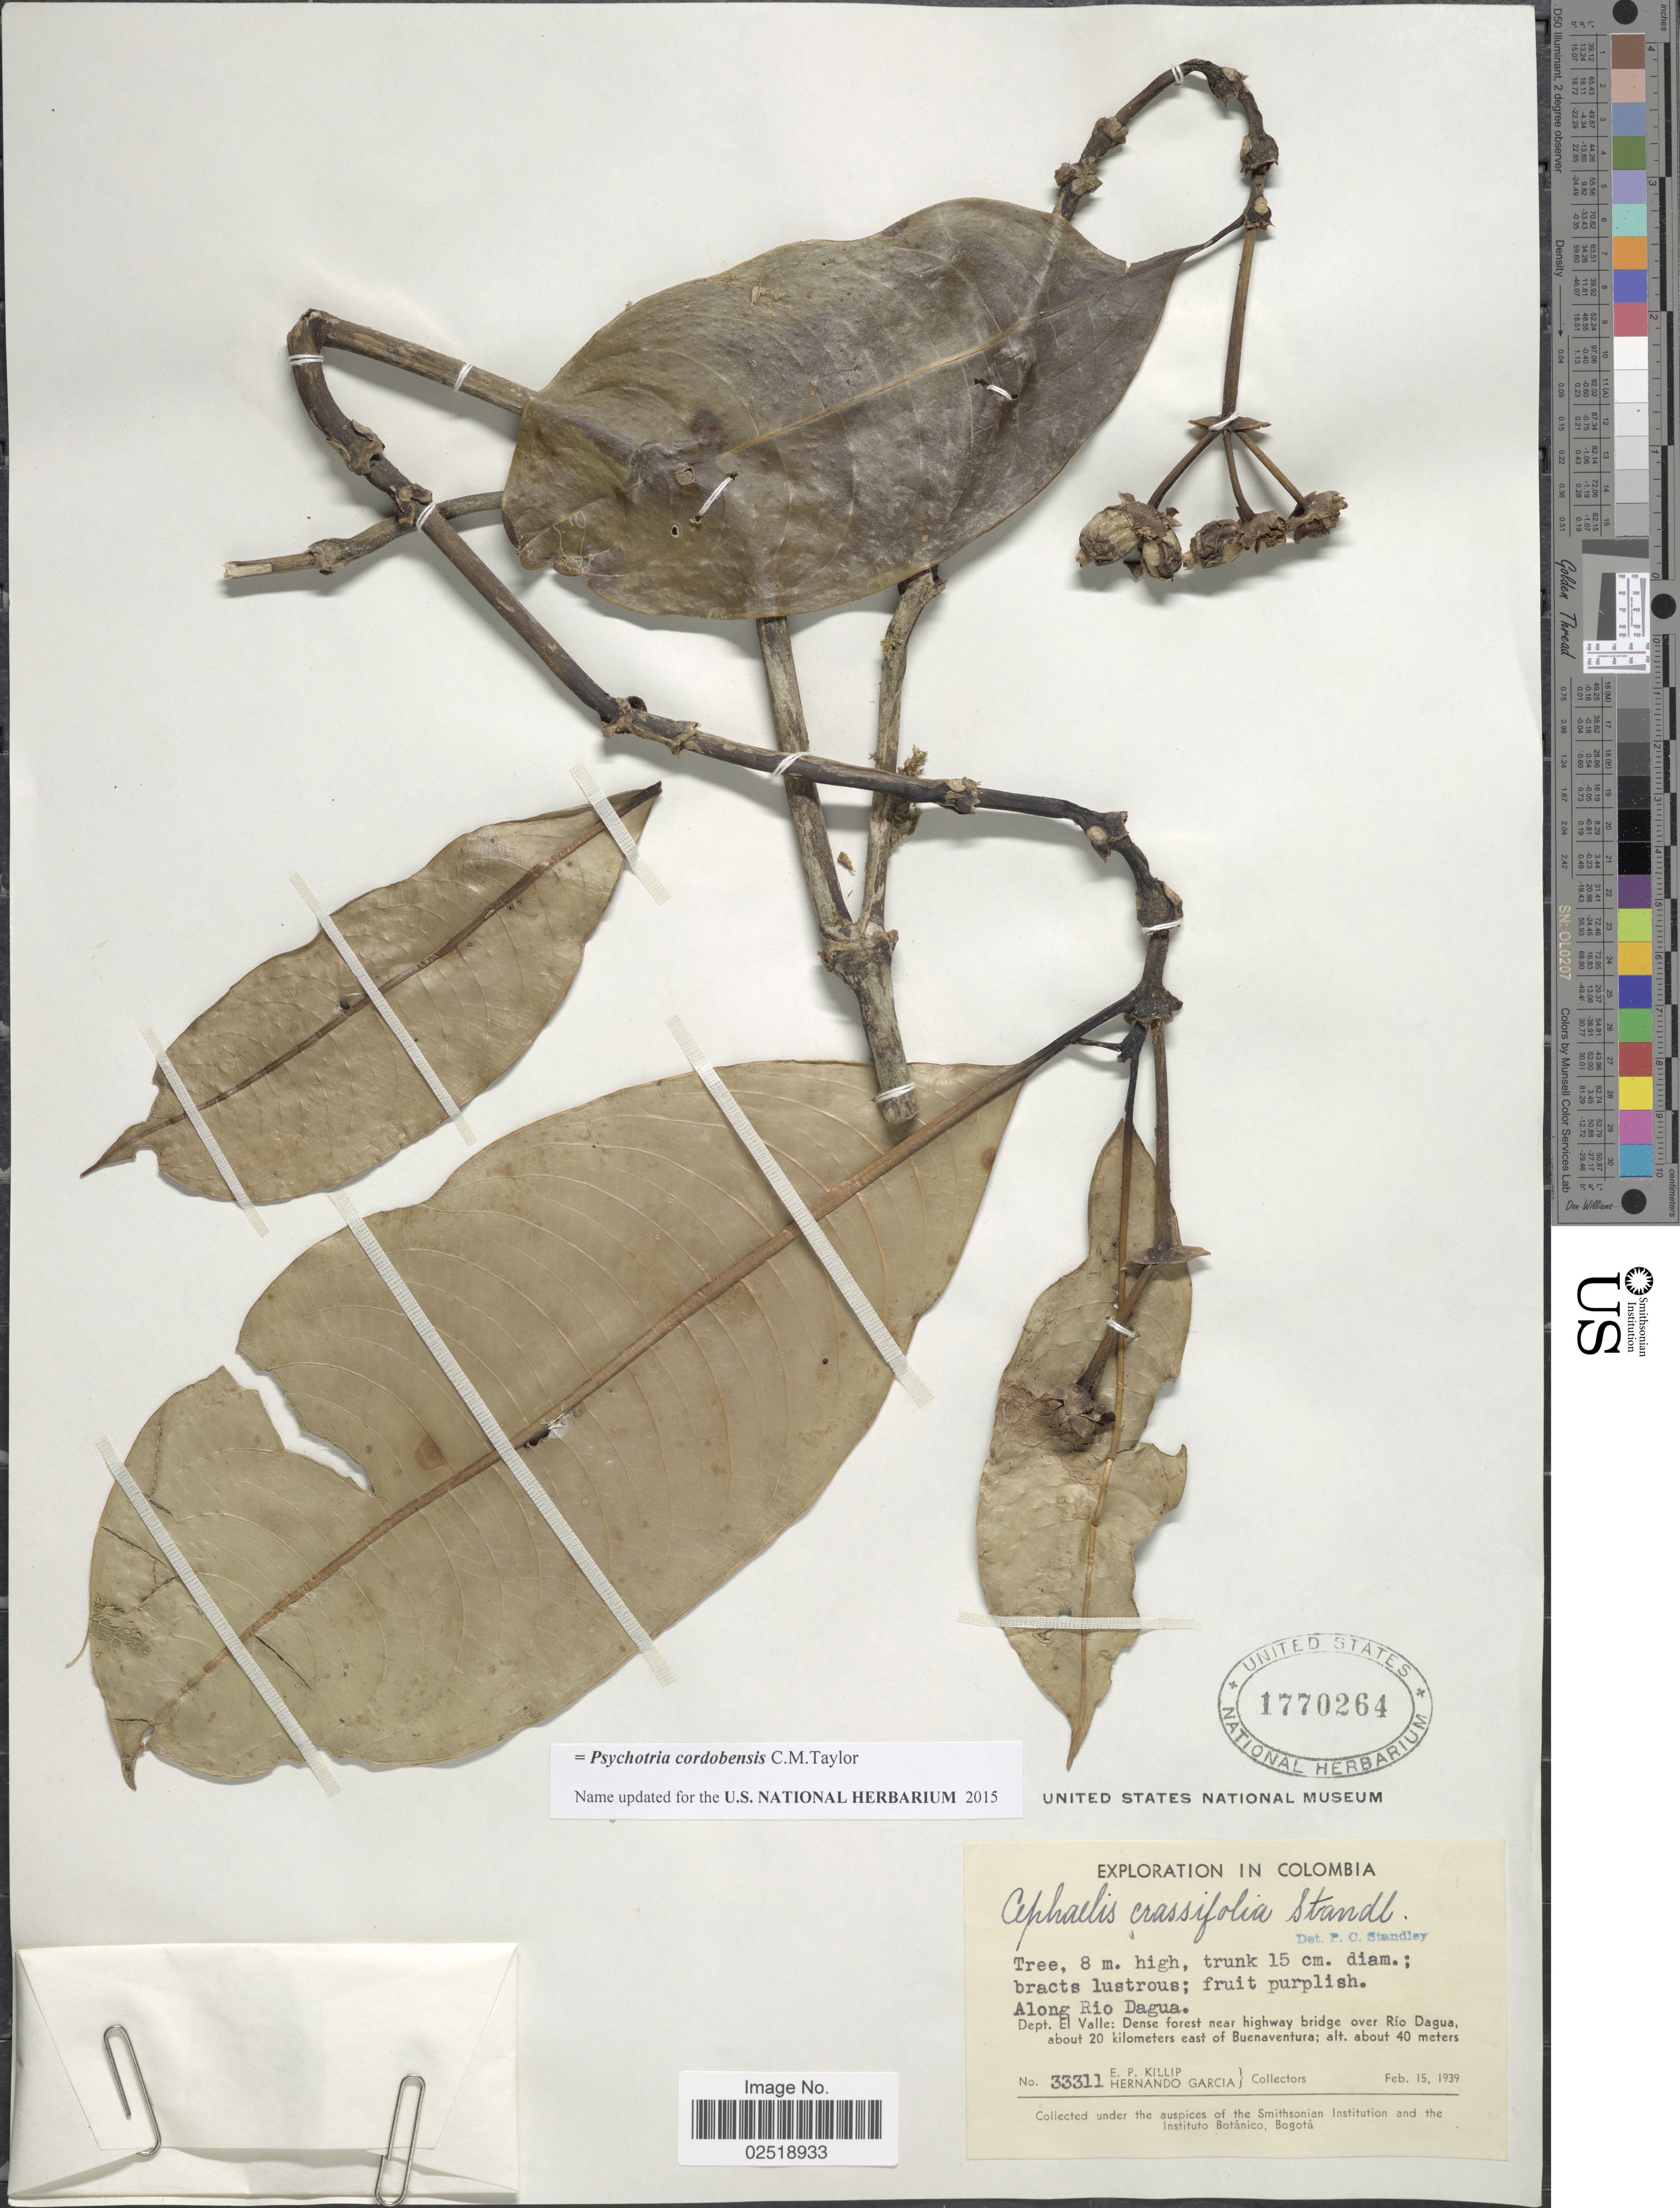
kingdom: Plantae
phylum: Tracheophyta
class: Magnoliopsida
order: Gentianales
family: Rubiaceae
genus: Psychotria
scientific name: Psychotria cordobensis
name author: C.M. Taylor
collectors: E. P. Killip & H. Garcia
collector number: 33311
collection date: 1939-02-15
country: Colombia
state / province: Valle del Cauca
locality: Along Rio Dagua, Dept. El Valle: Dense forest near highway bridge over Río Dagua, about 20 kilometers east of Buenaventura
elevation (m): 40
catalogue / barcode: US 1770264